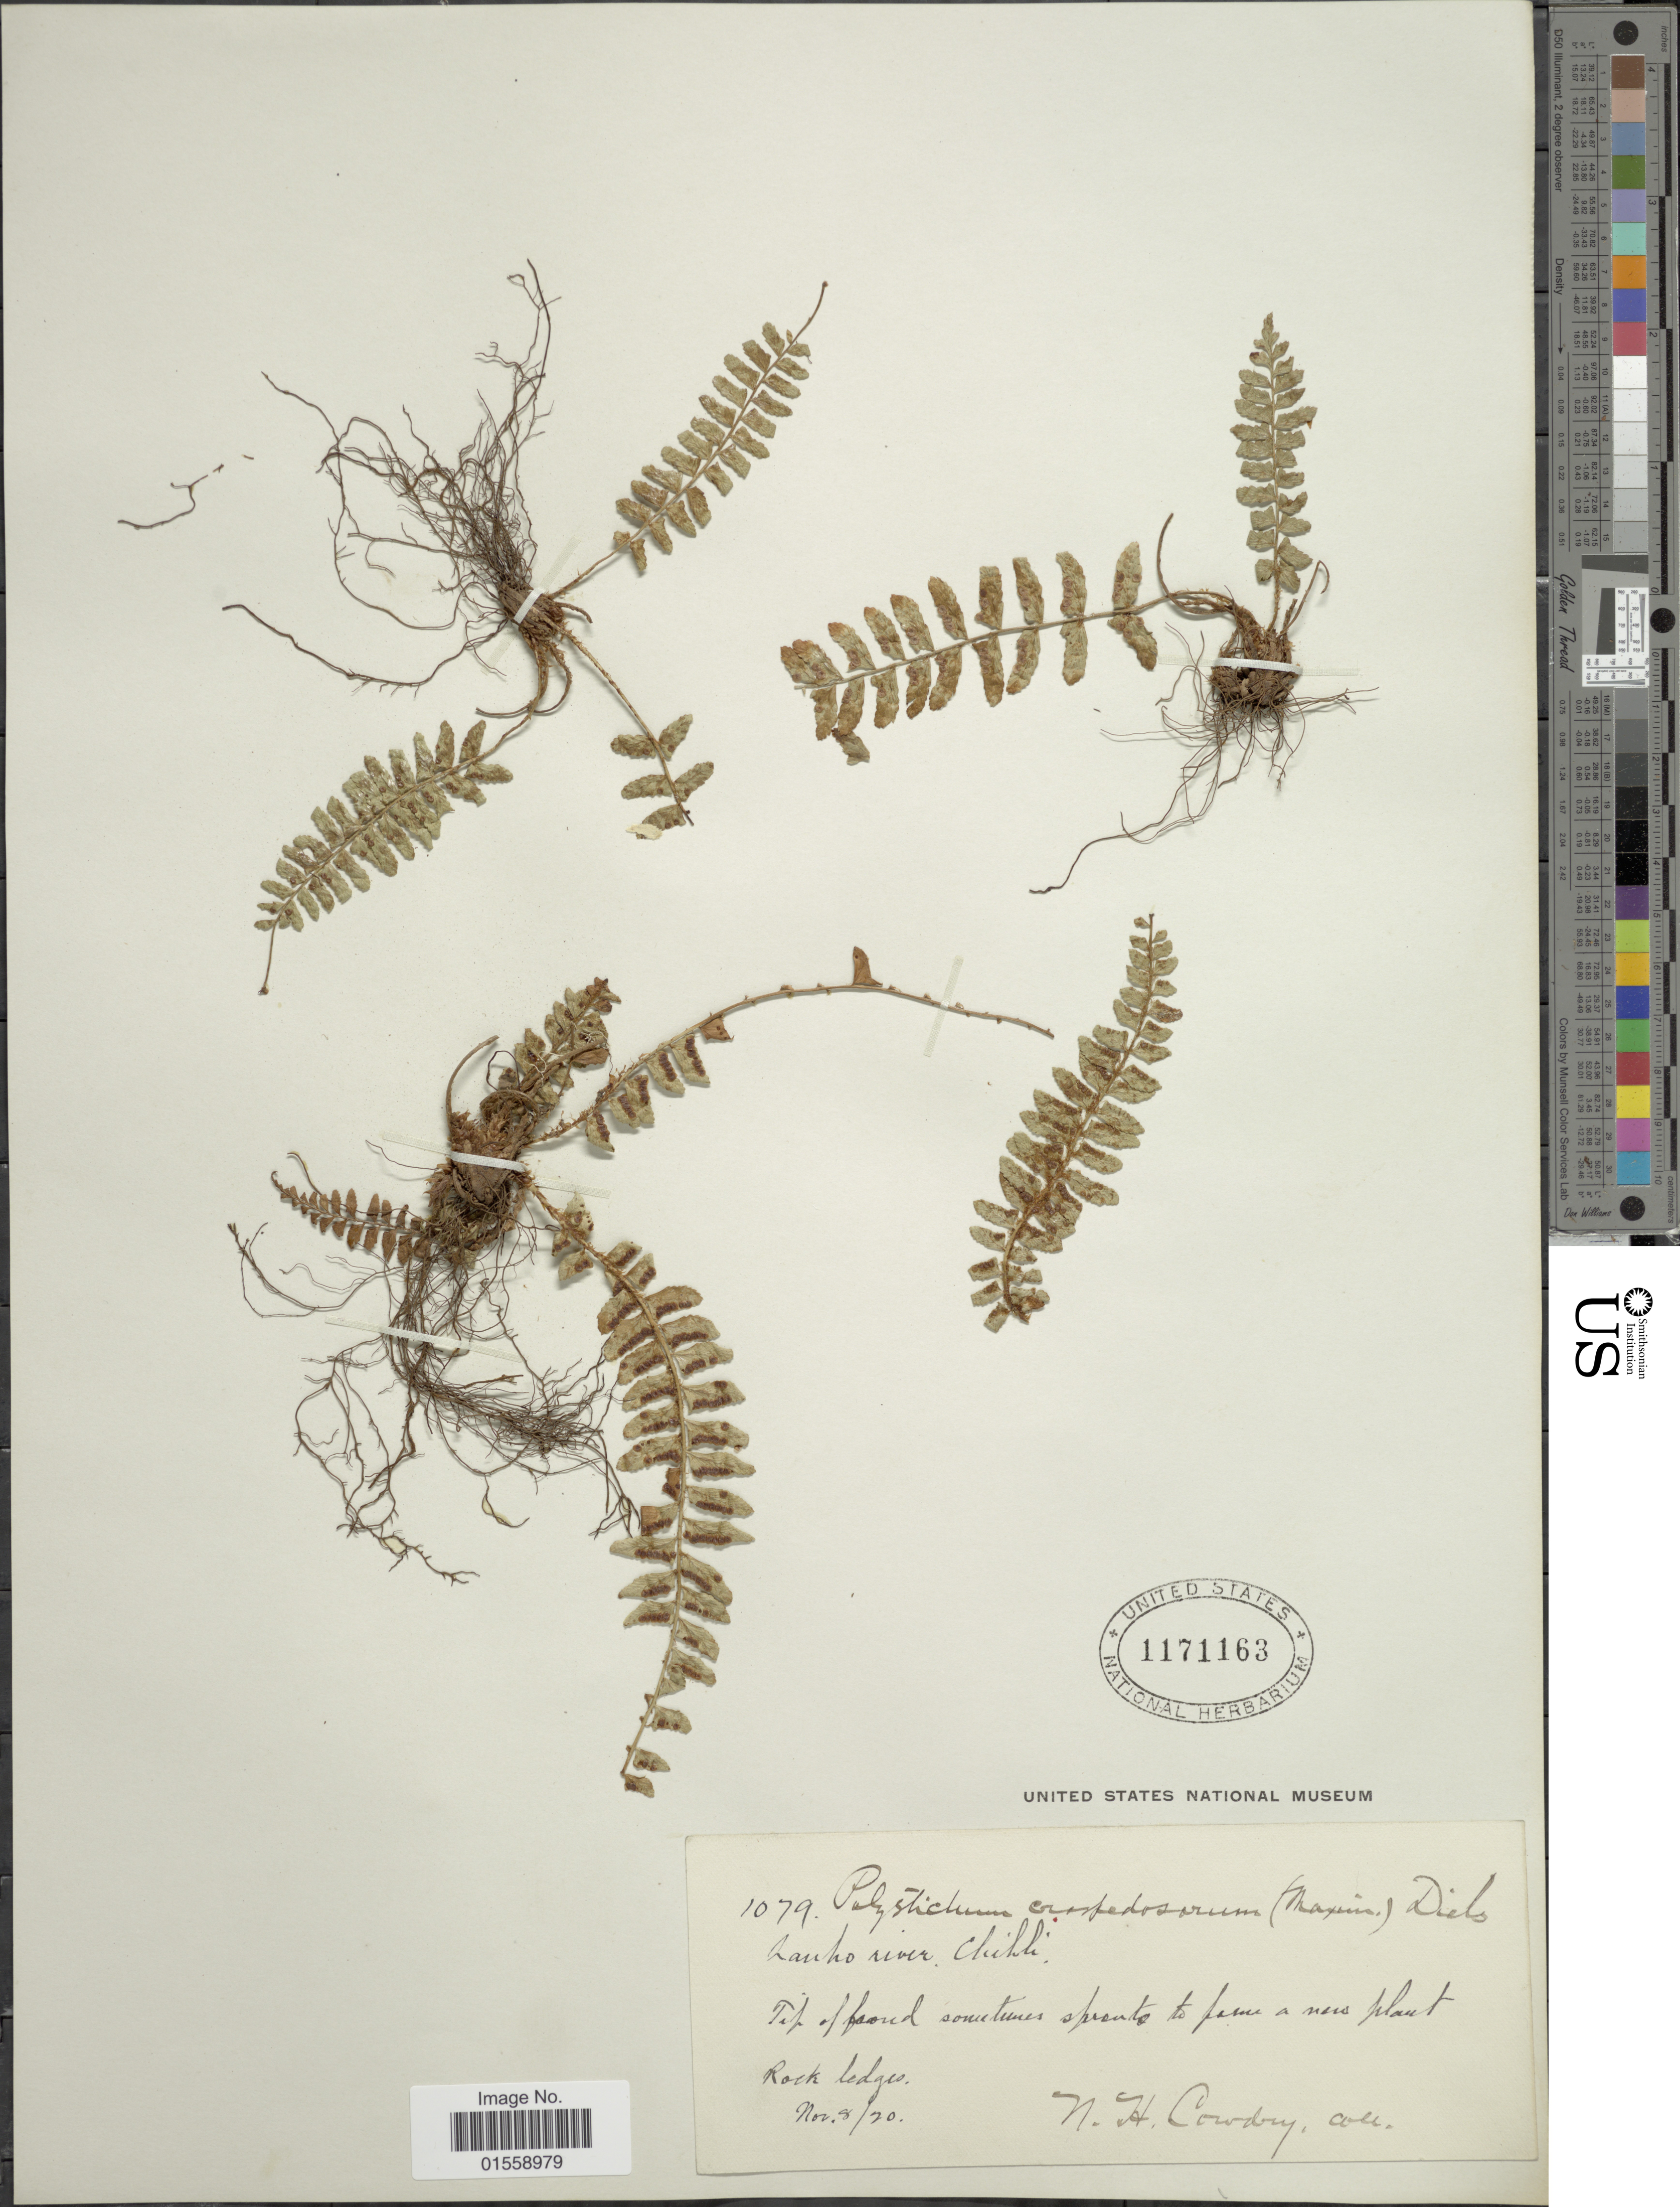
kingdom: Plantae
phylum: Tracheophyta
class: Polypodiopsida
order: Polypodiales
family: Dryopteridaceae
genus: Polystichum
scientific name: Polystichum craspedosorum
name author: (Maxim.) Diels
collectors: N. H. Cowdry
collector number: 1079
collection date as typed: Transcribed d/m/y: 8/11/70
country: China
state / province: Hebei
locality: Tif af faonel sometimes sprents to farm a mes plant, rock ledges. [interpreted]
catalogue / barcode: US 1171163